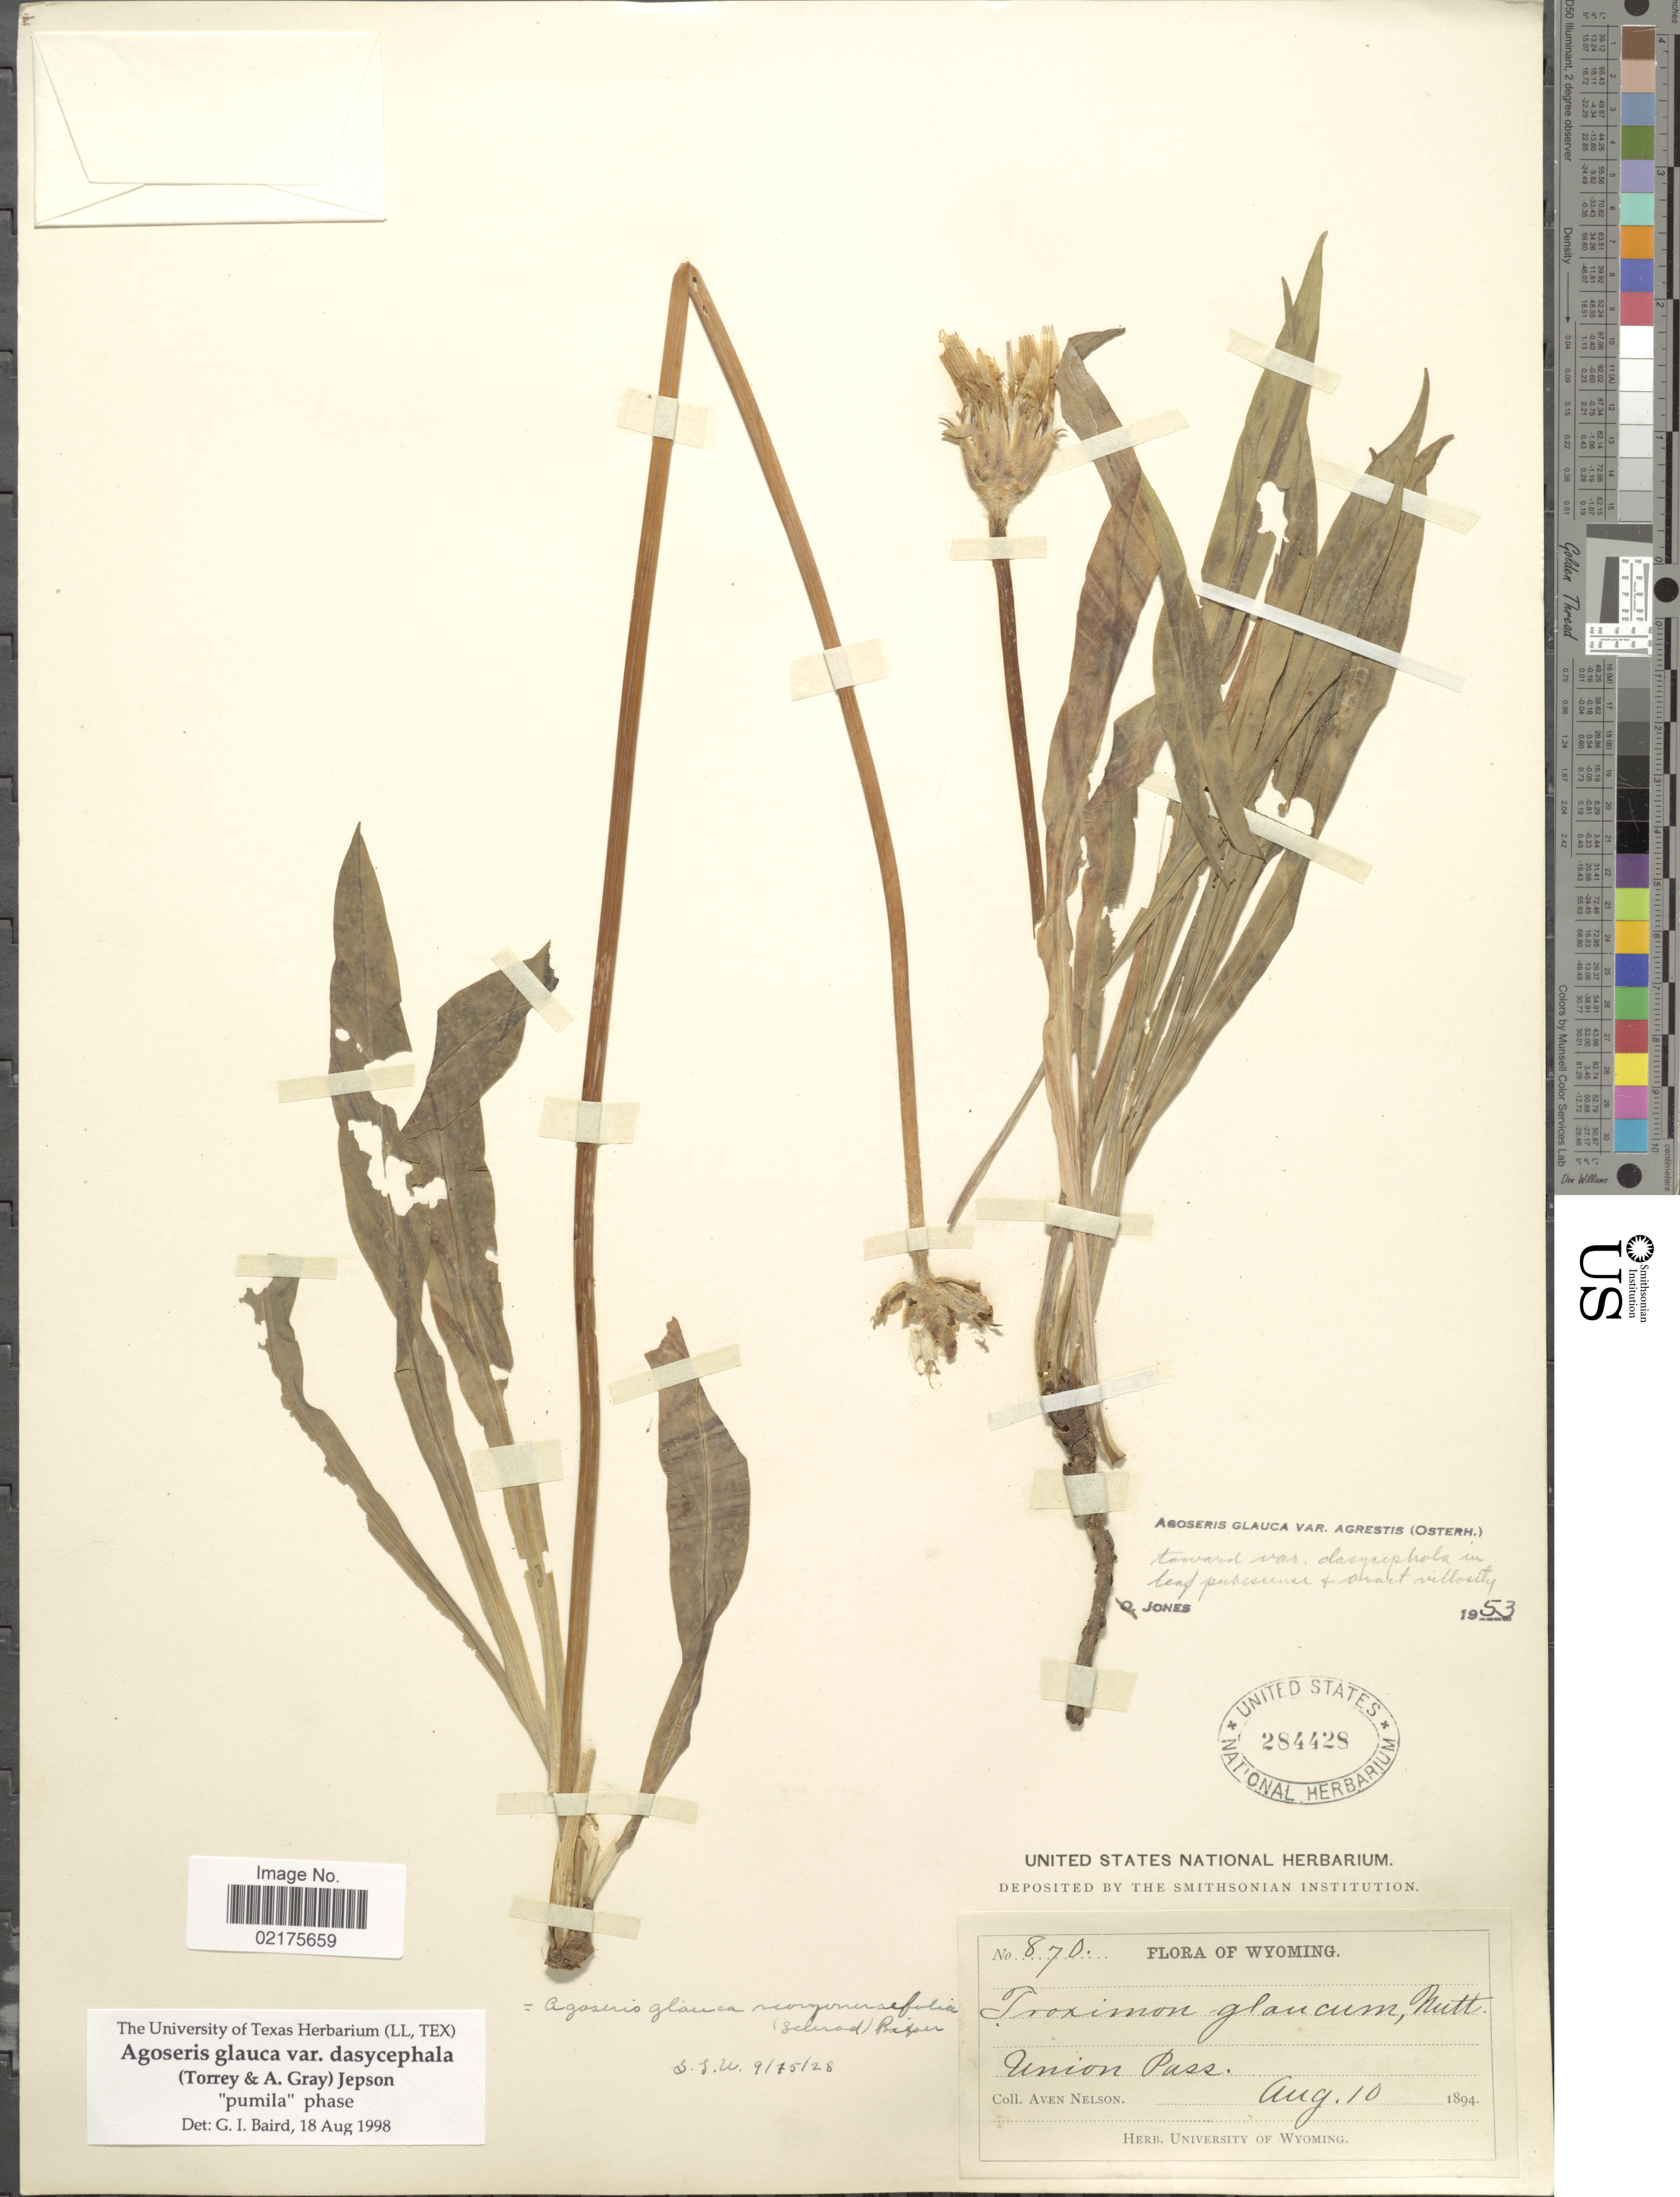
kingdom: Plantae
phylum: Tracheophyta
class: Magnoliopsida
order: Asterales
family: Asteraceae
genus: Agoseris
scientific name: Agoseris glauca var. dasycephala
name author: (Torr. & A. Gray) Jeps.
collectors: A. Nelson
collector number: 870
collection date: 1894-08-10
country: United States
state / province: Wyoming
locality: Union Pass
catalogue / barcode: US 284428